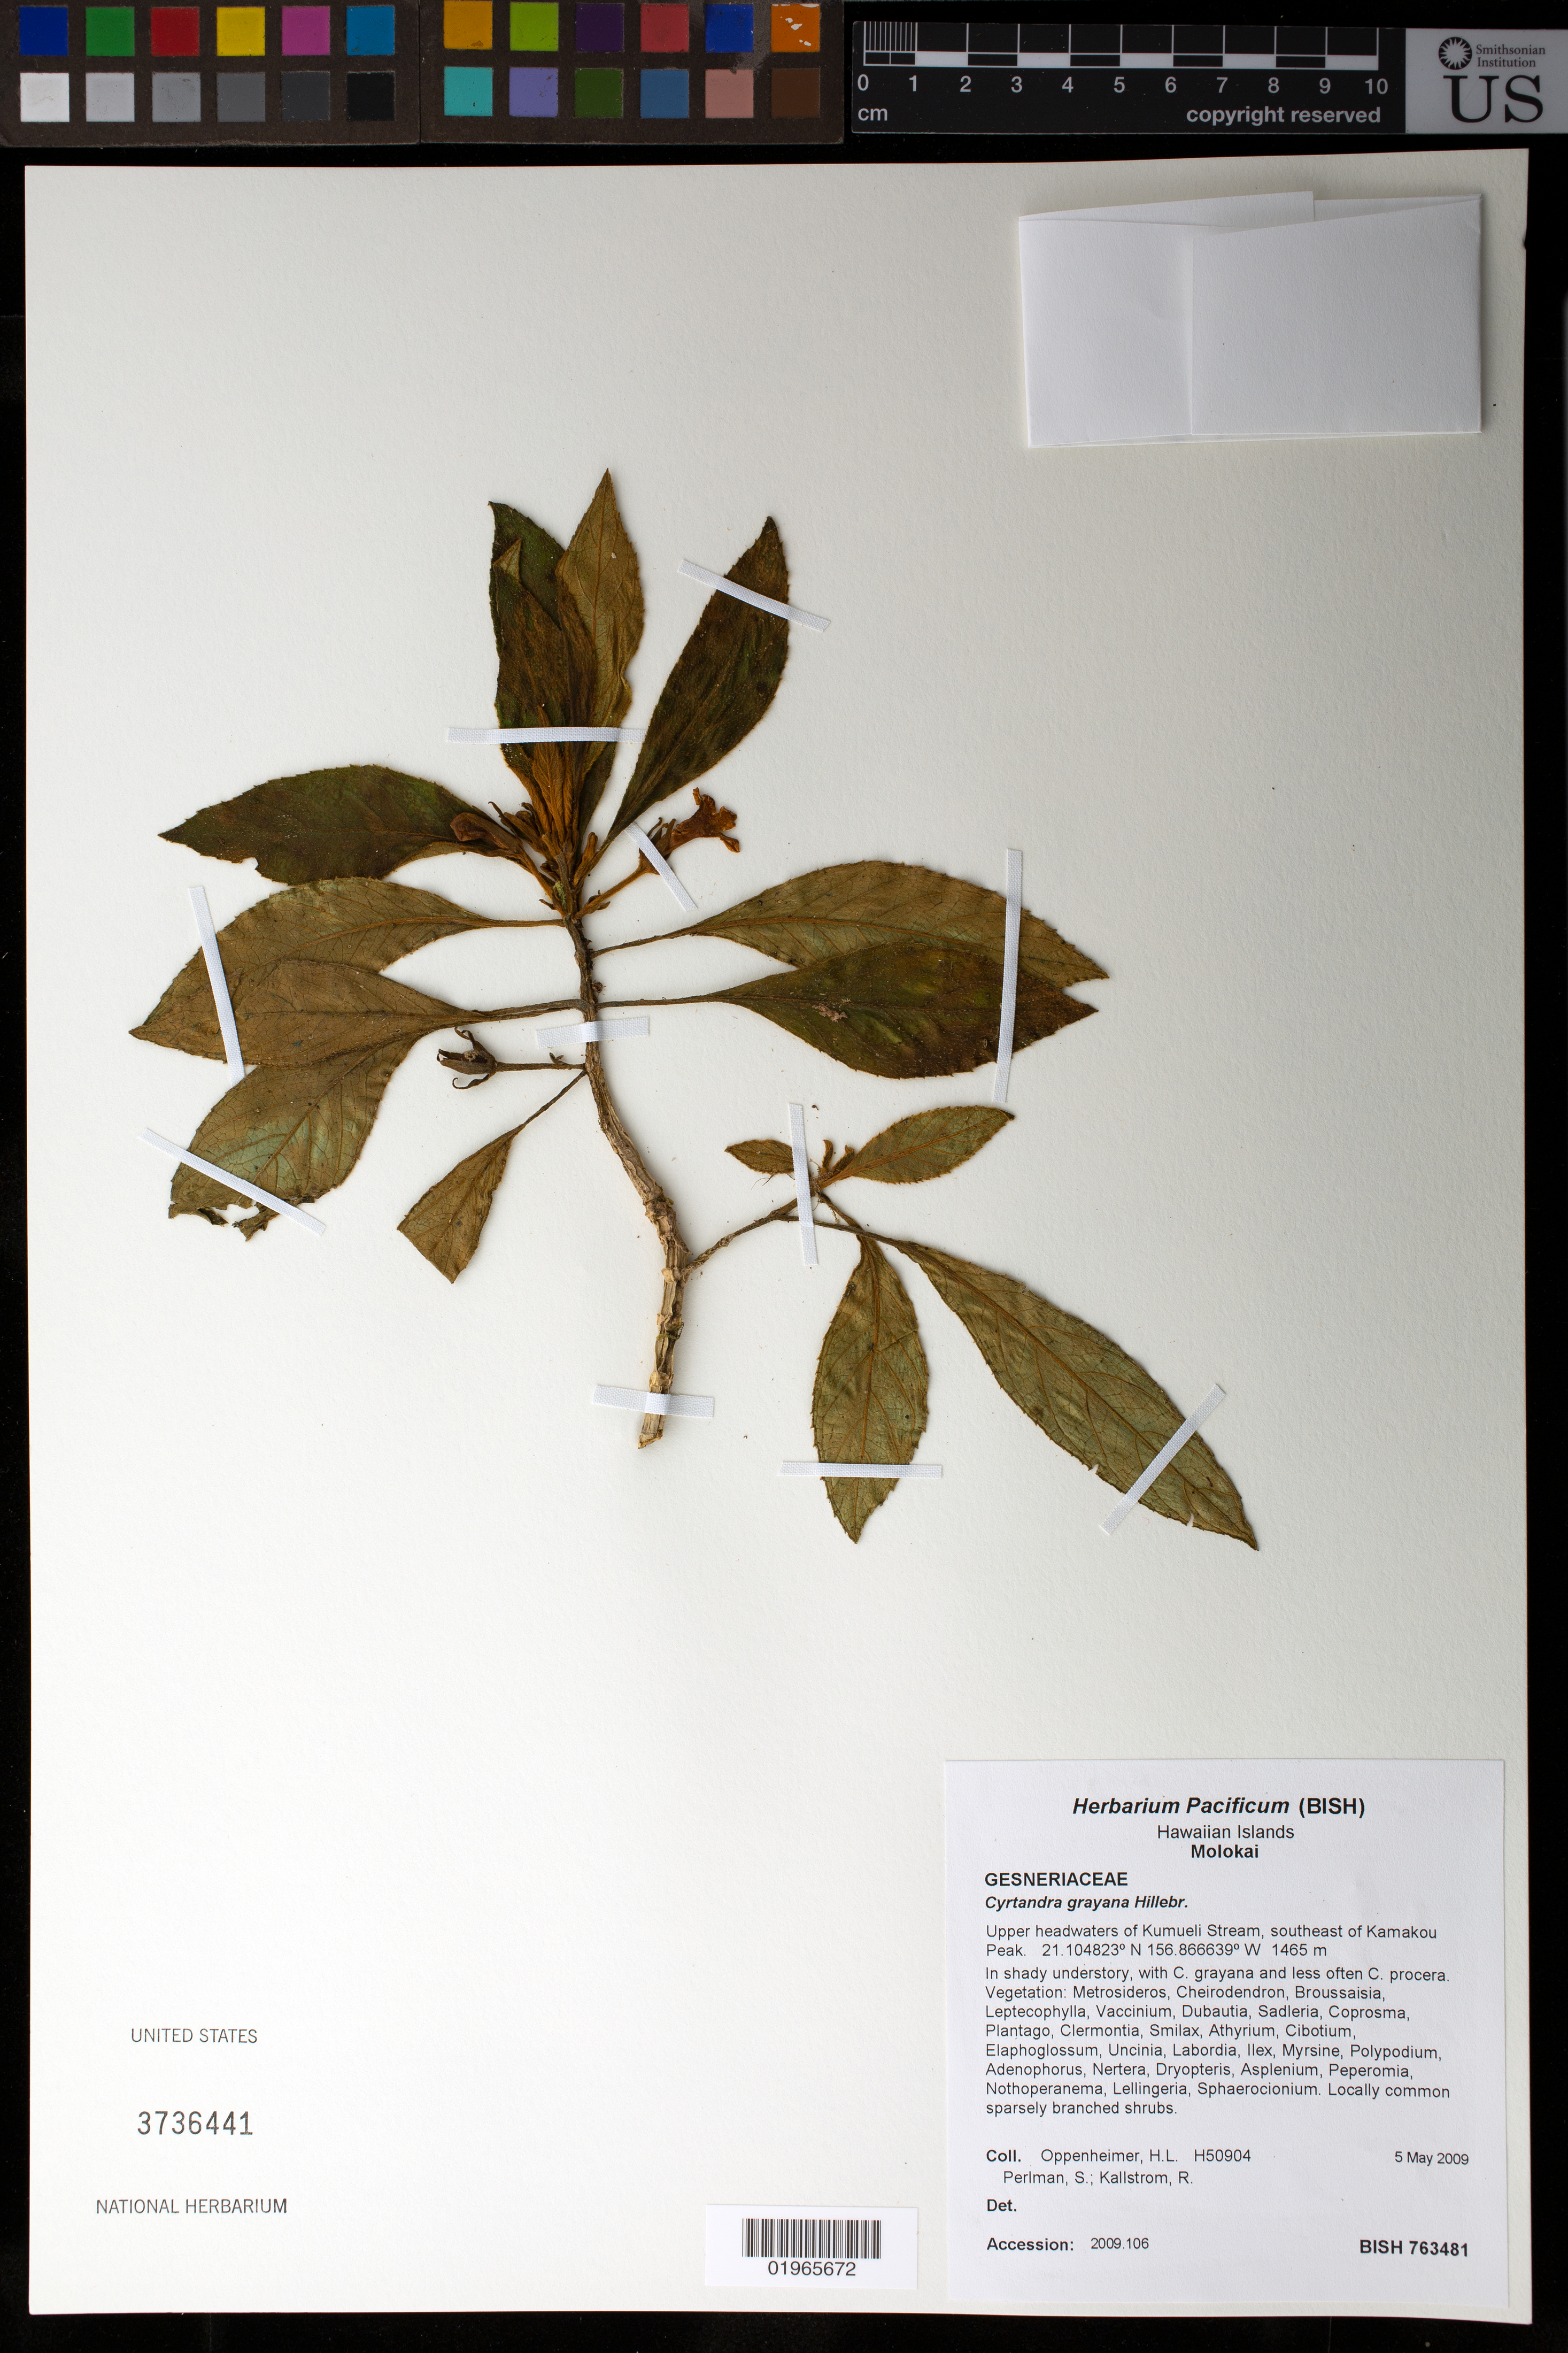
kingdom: Plantae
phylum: Tracheophyta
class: Magnoliopsida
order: Lamiales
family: Gesneriaceae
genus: Cyrtandra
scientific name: Cyrtandra grayana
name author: Hillebr.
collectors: H. L. Oppenheimer, S. P. Perlman & R. Kallstrom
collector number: H50904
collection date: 2009-05-05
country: United States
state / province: Hawaii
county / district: Maui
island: Moloka'i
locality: Upper headwaters of Kumueli Stream, Southeast of Kamakou Peak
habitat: Shady understory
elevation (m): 1465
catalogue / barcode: US 3736441